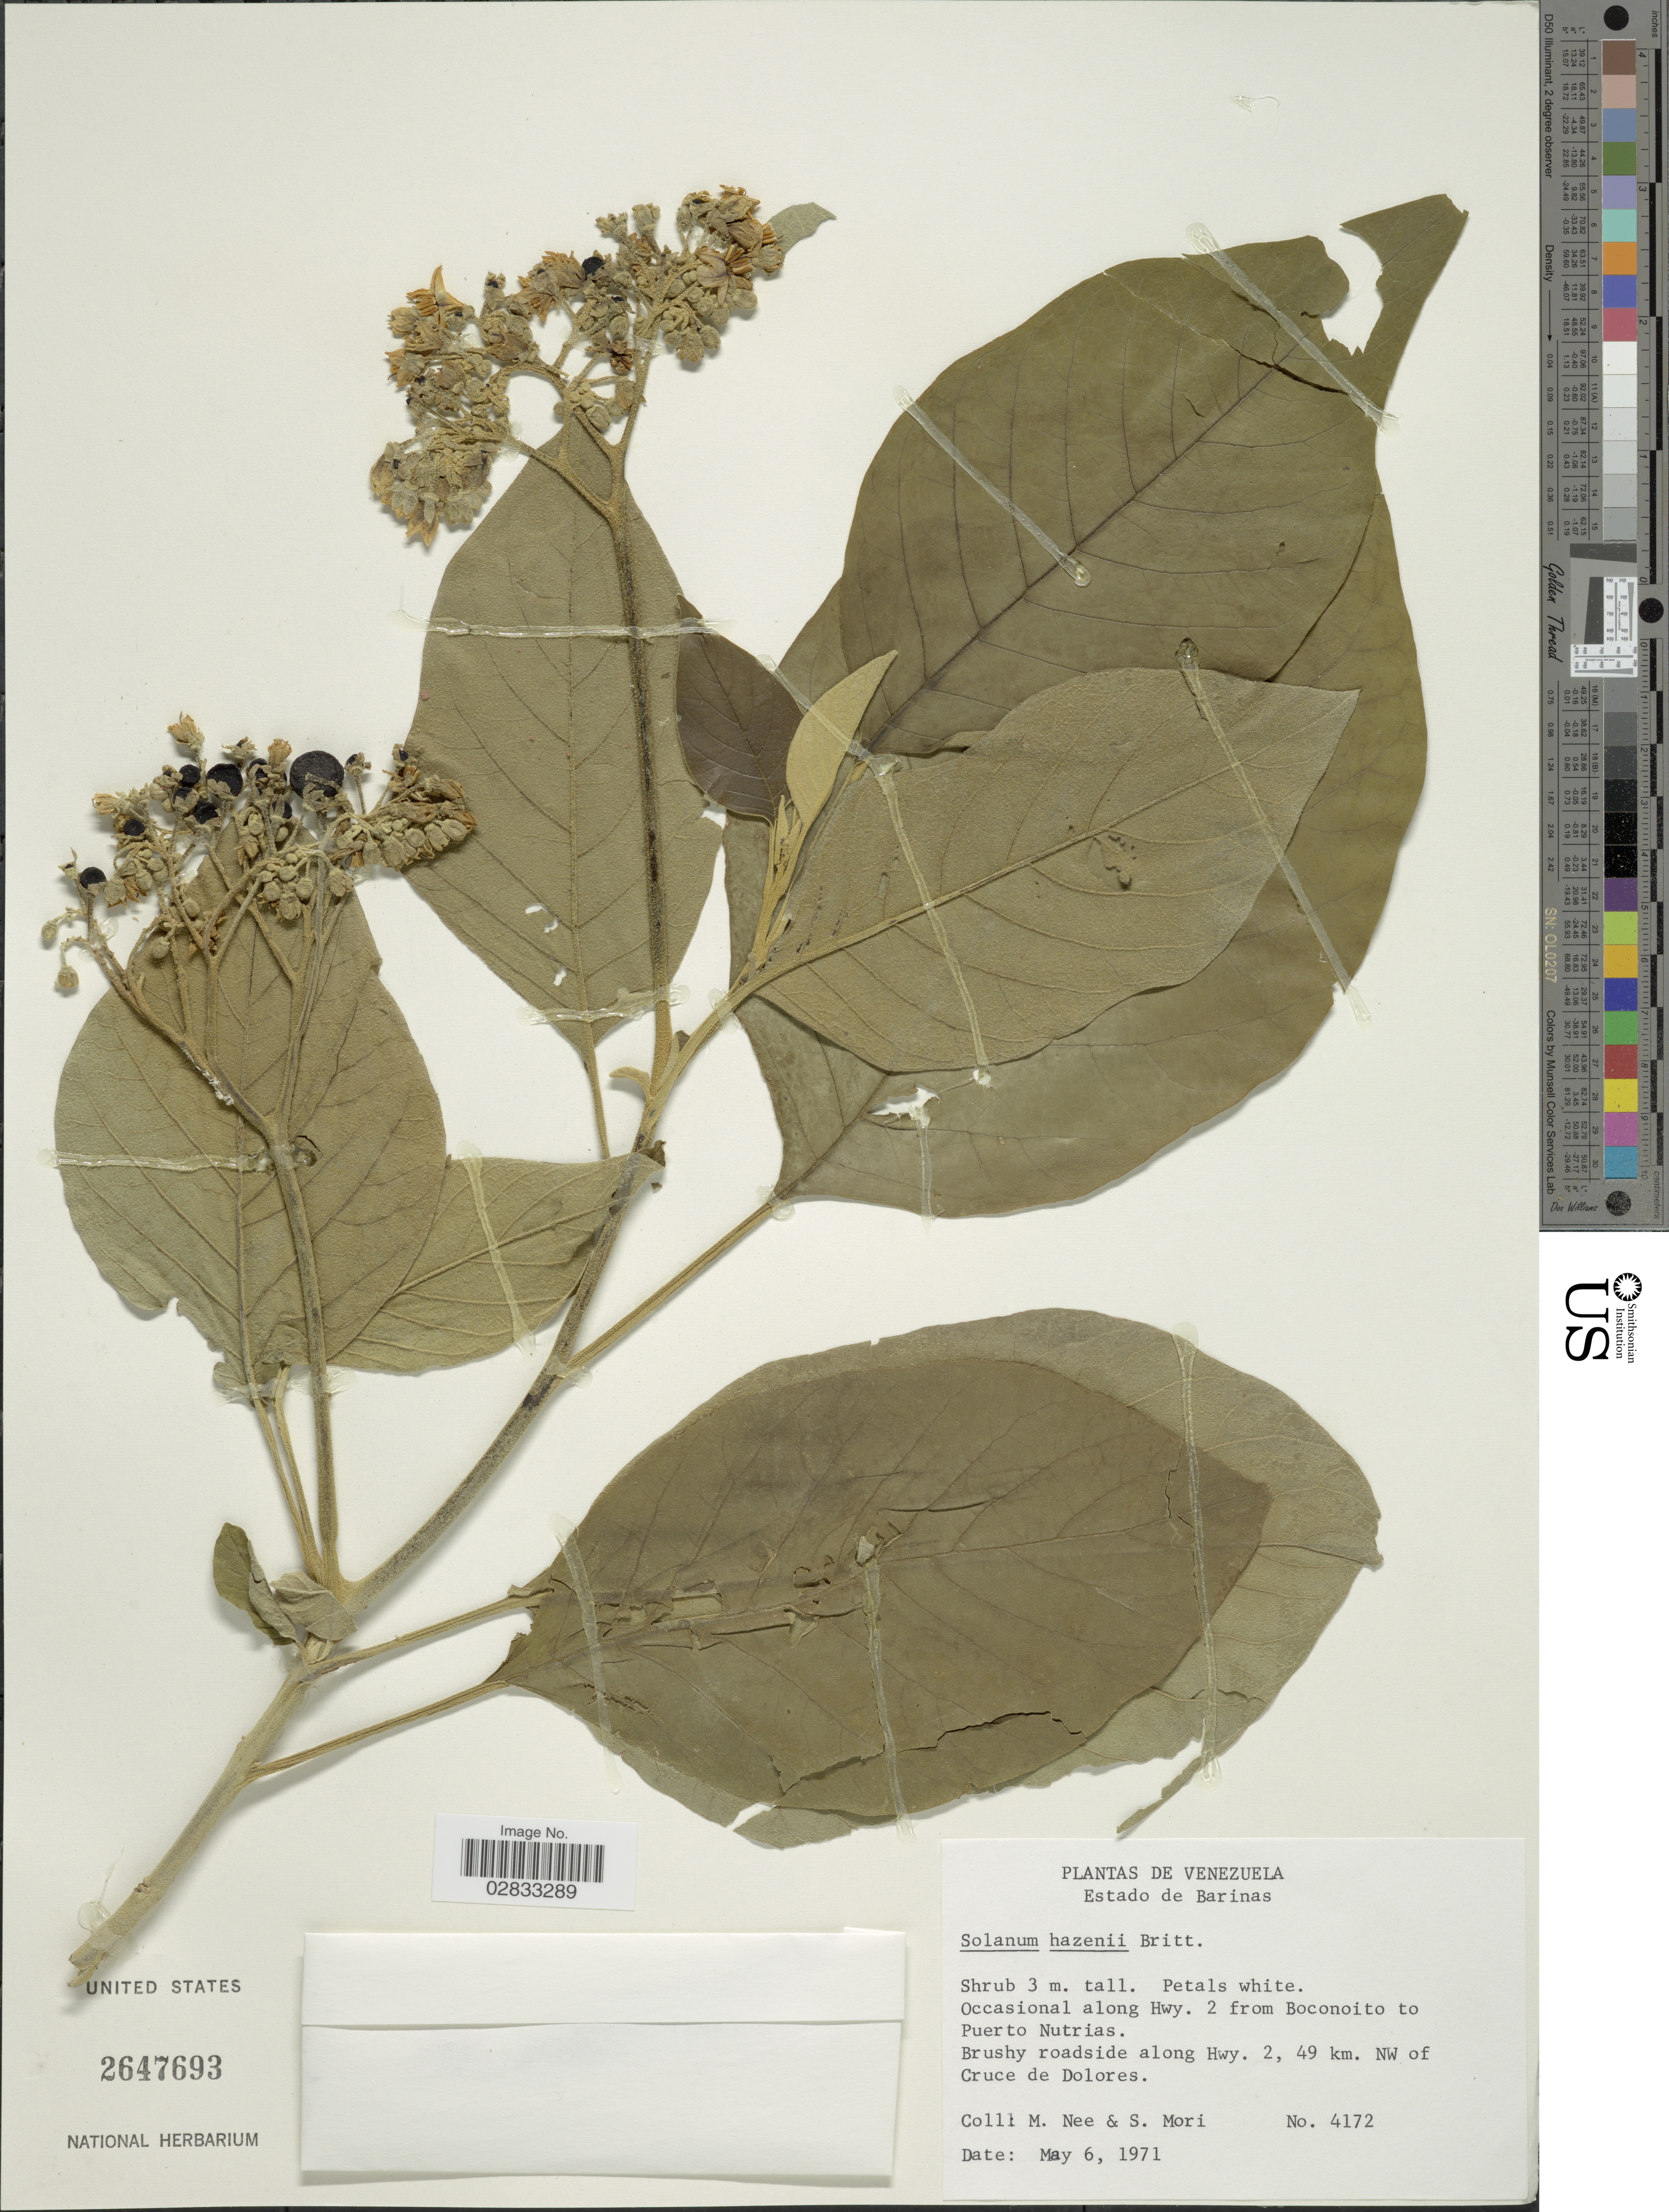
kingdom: Plantae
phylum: Tracheophyta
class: Magnoliopsida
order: Solanales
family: Solanaceae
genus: Solanum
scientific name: Solanum hazenii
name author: Britton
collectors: M. Nee & S. Mori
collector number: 4172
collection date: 1971-05-06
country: Venezuela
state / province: Barinas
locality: Occasional along Hwy. 2 from Boconoito to Puerto Nutrias. Brushy roadside along Hwy. 2, 49 km. NW of Cruce de Dolores.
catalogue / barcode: US 2647693